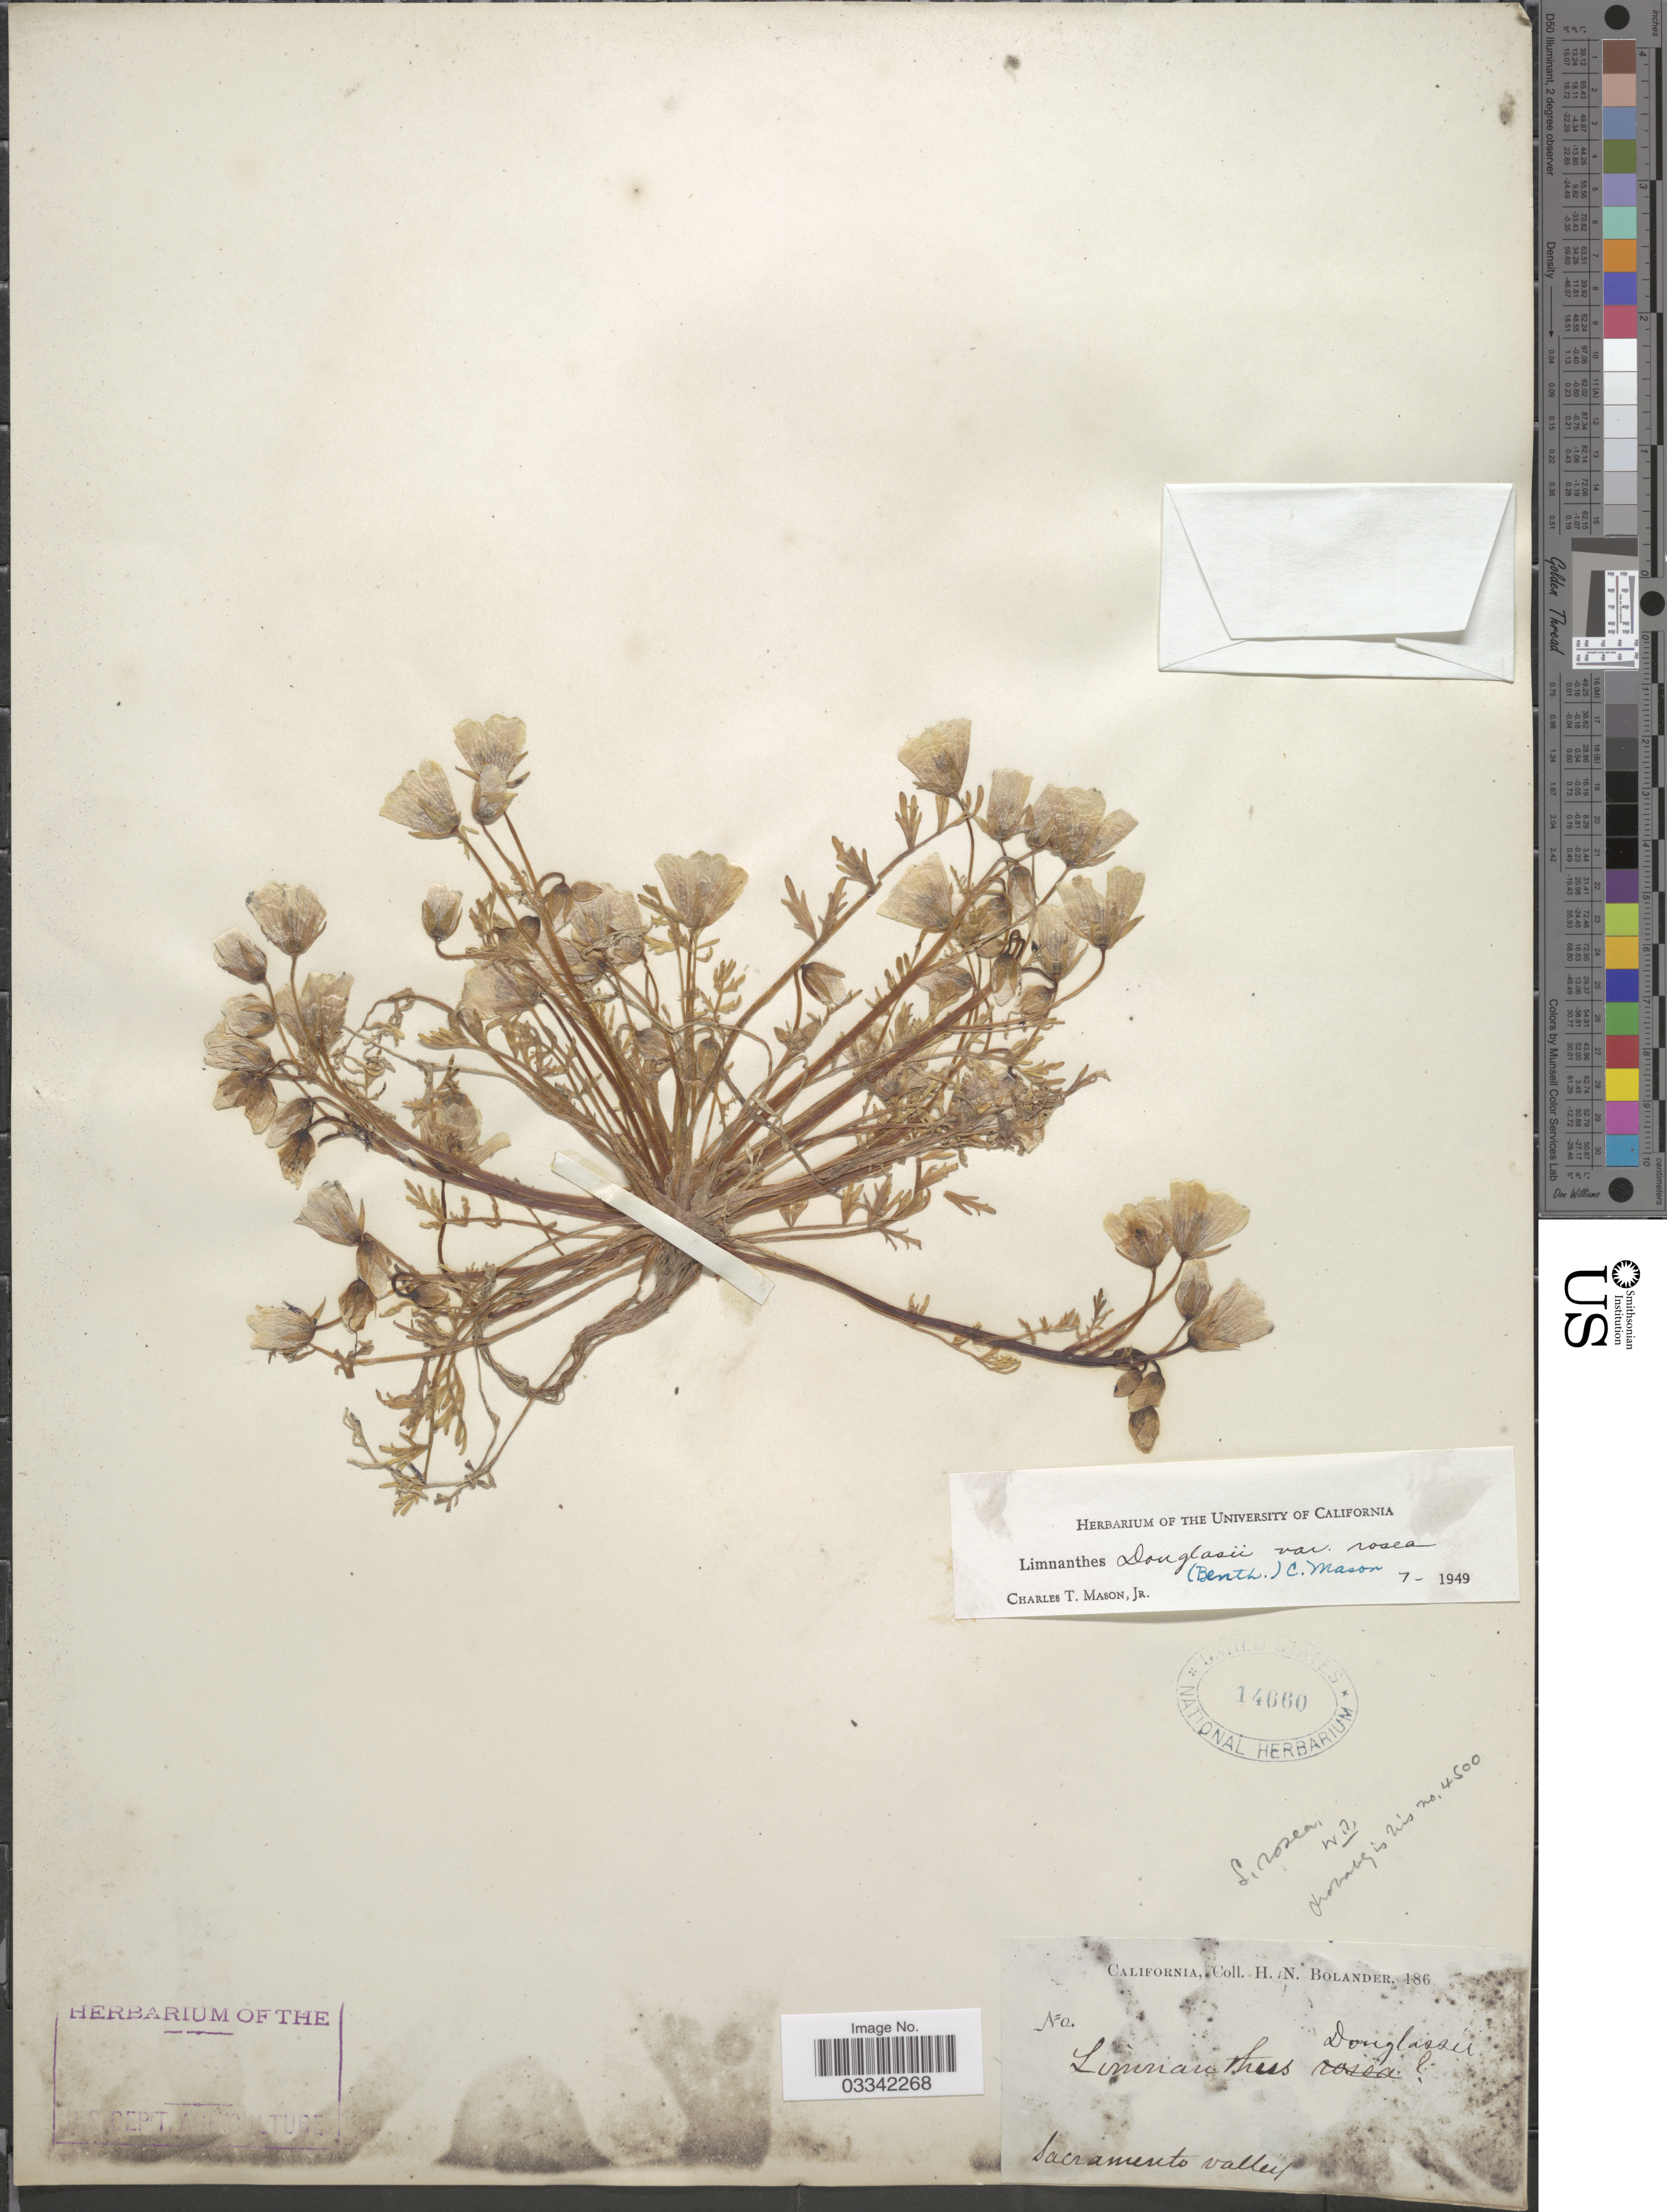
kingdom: Plantae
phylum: Tracheophyta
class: Magnoliopsida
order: Brassicales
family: Limnanthaceae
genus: Limnanthes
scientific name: Limnanthes douglasii var. rosea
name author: (Hartw. ex Benth.) Mason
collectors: H. Bolander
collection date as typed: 186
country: United States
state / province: California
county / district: Sacramento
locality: Sacramento valley.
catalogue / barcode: US 14660